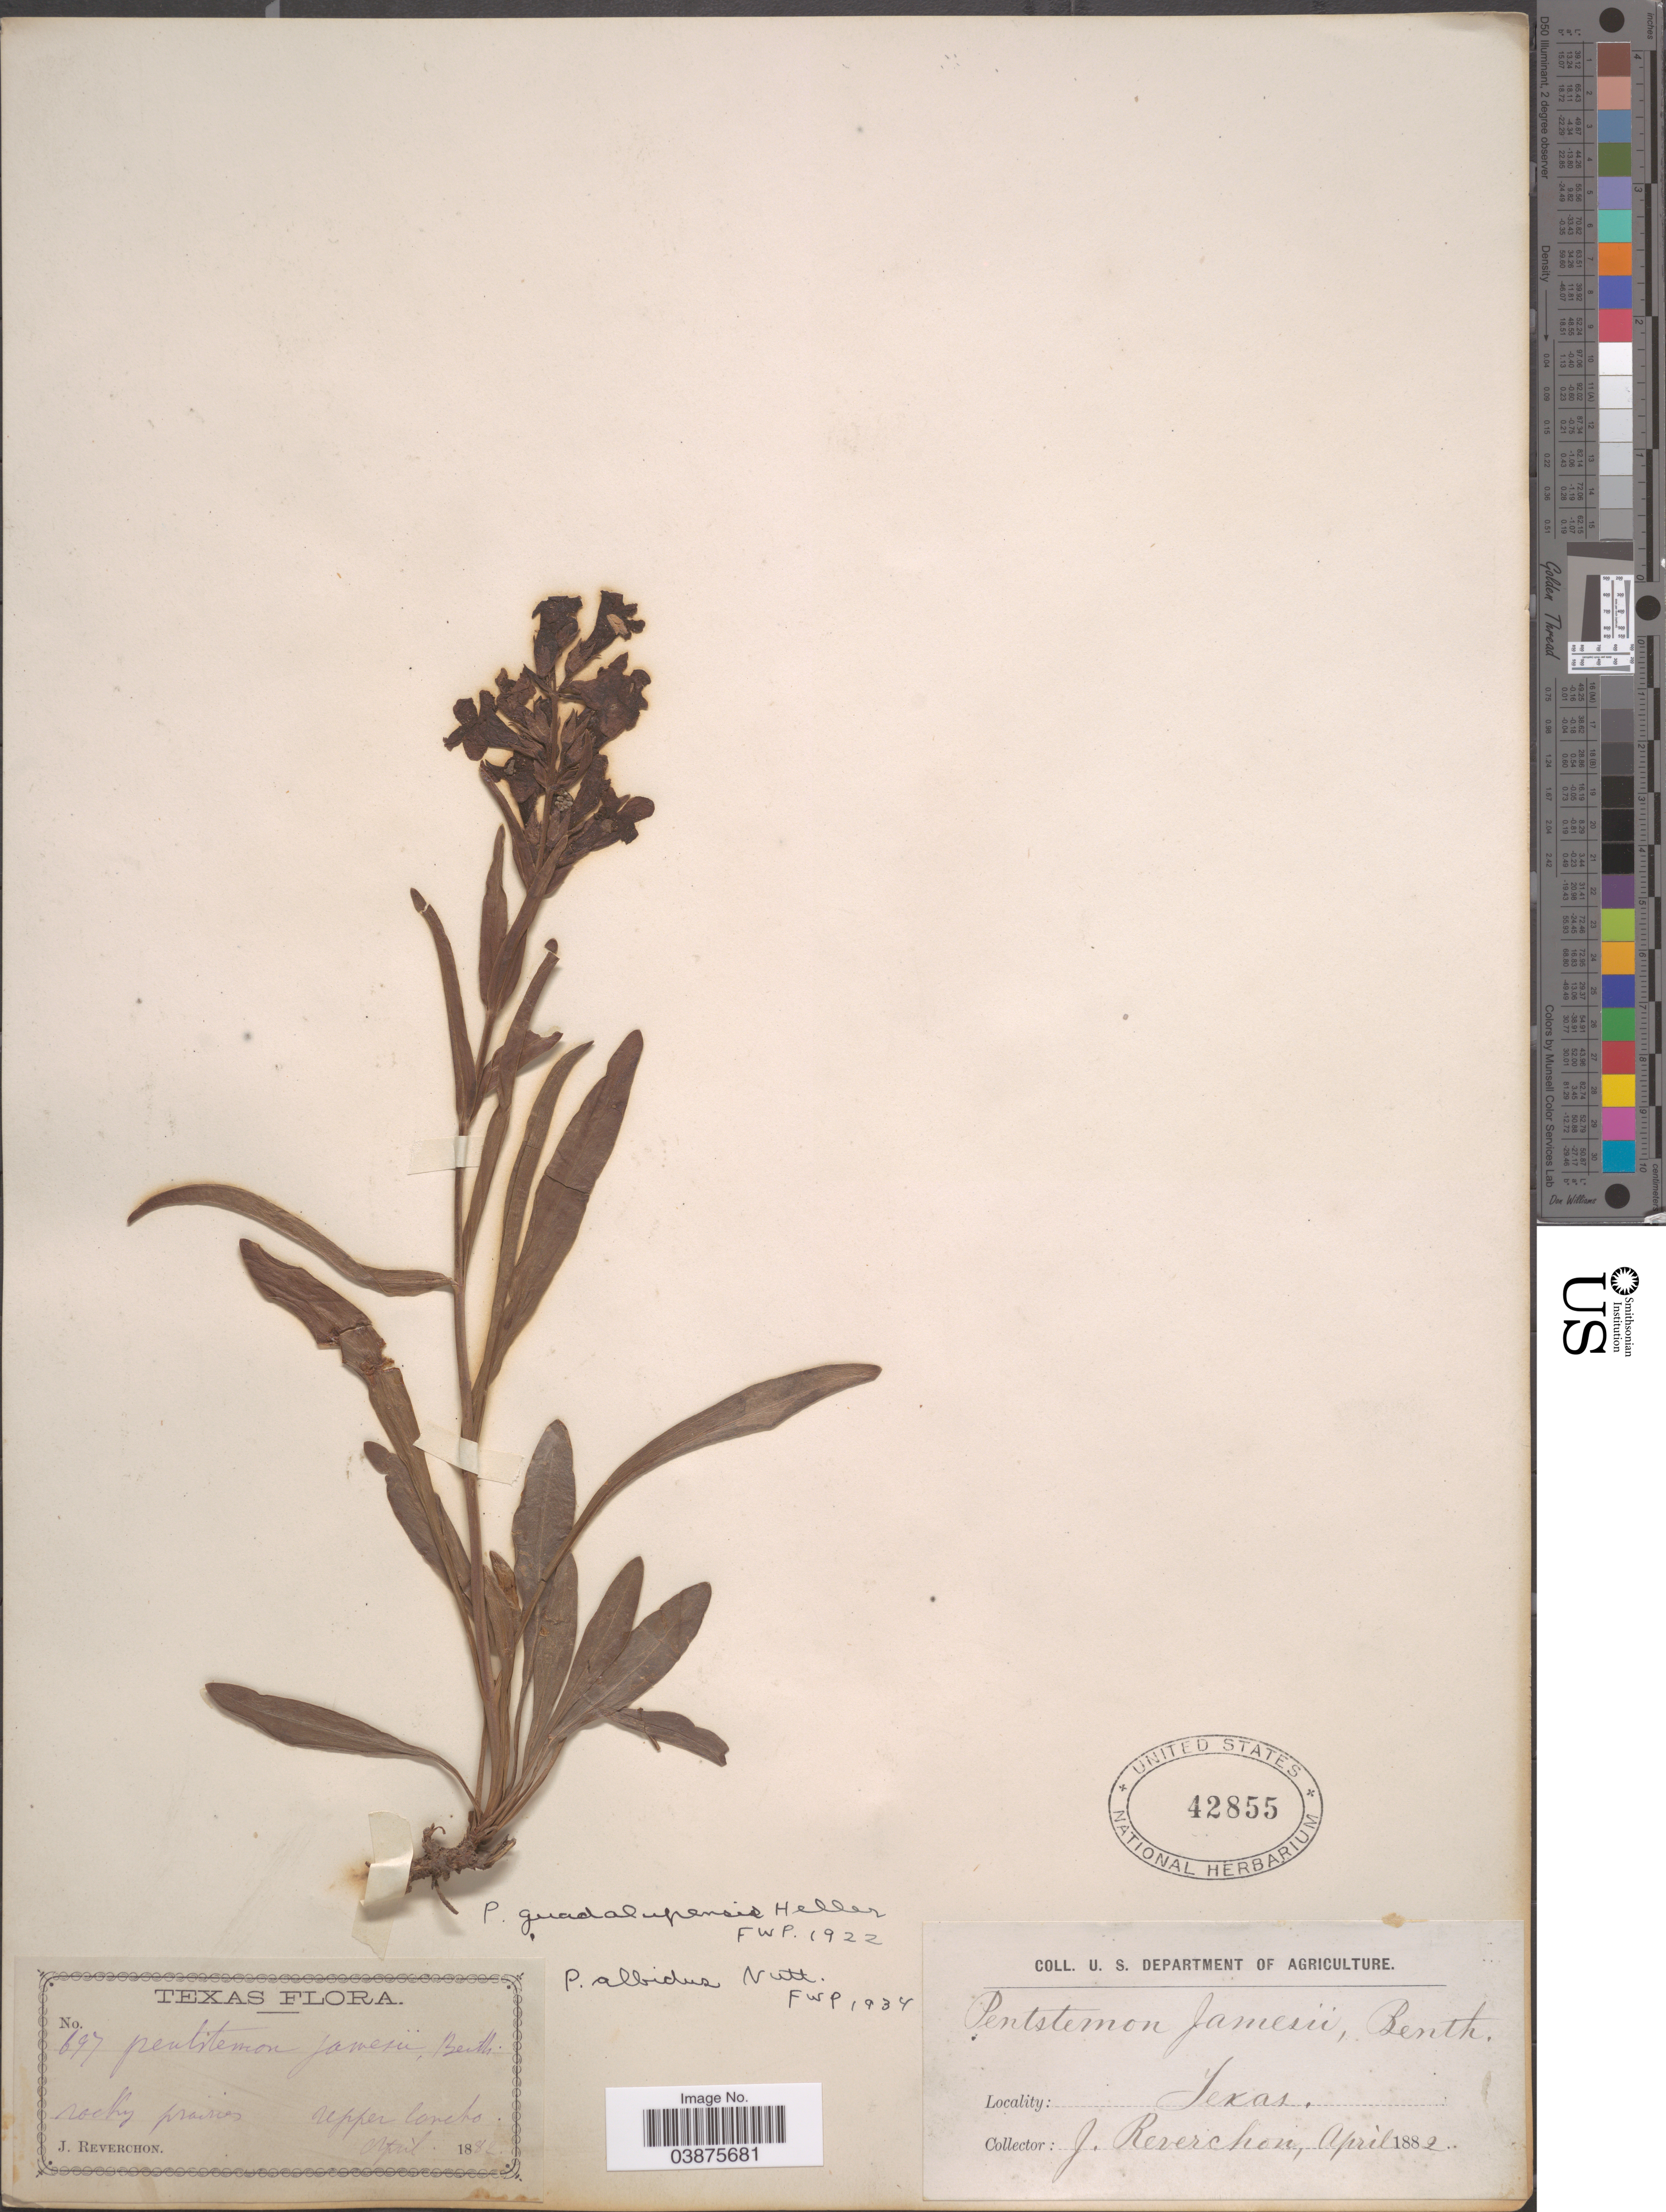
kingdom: Plantae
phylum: Tracheophyta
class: Magnoliopsida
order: Lamiales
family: Plantaginaceae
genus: Penstemon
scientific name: Penstemon guadalupensis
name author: A. Heller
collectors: J. Reverchon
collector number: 697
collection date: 1882-04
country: United States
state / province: Texas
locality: Upper Concho.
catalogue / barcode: US 42855